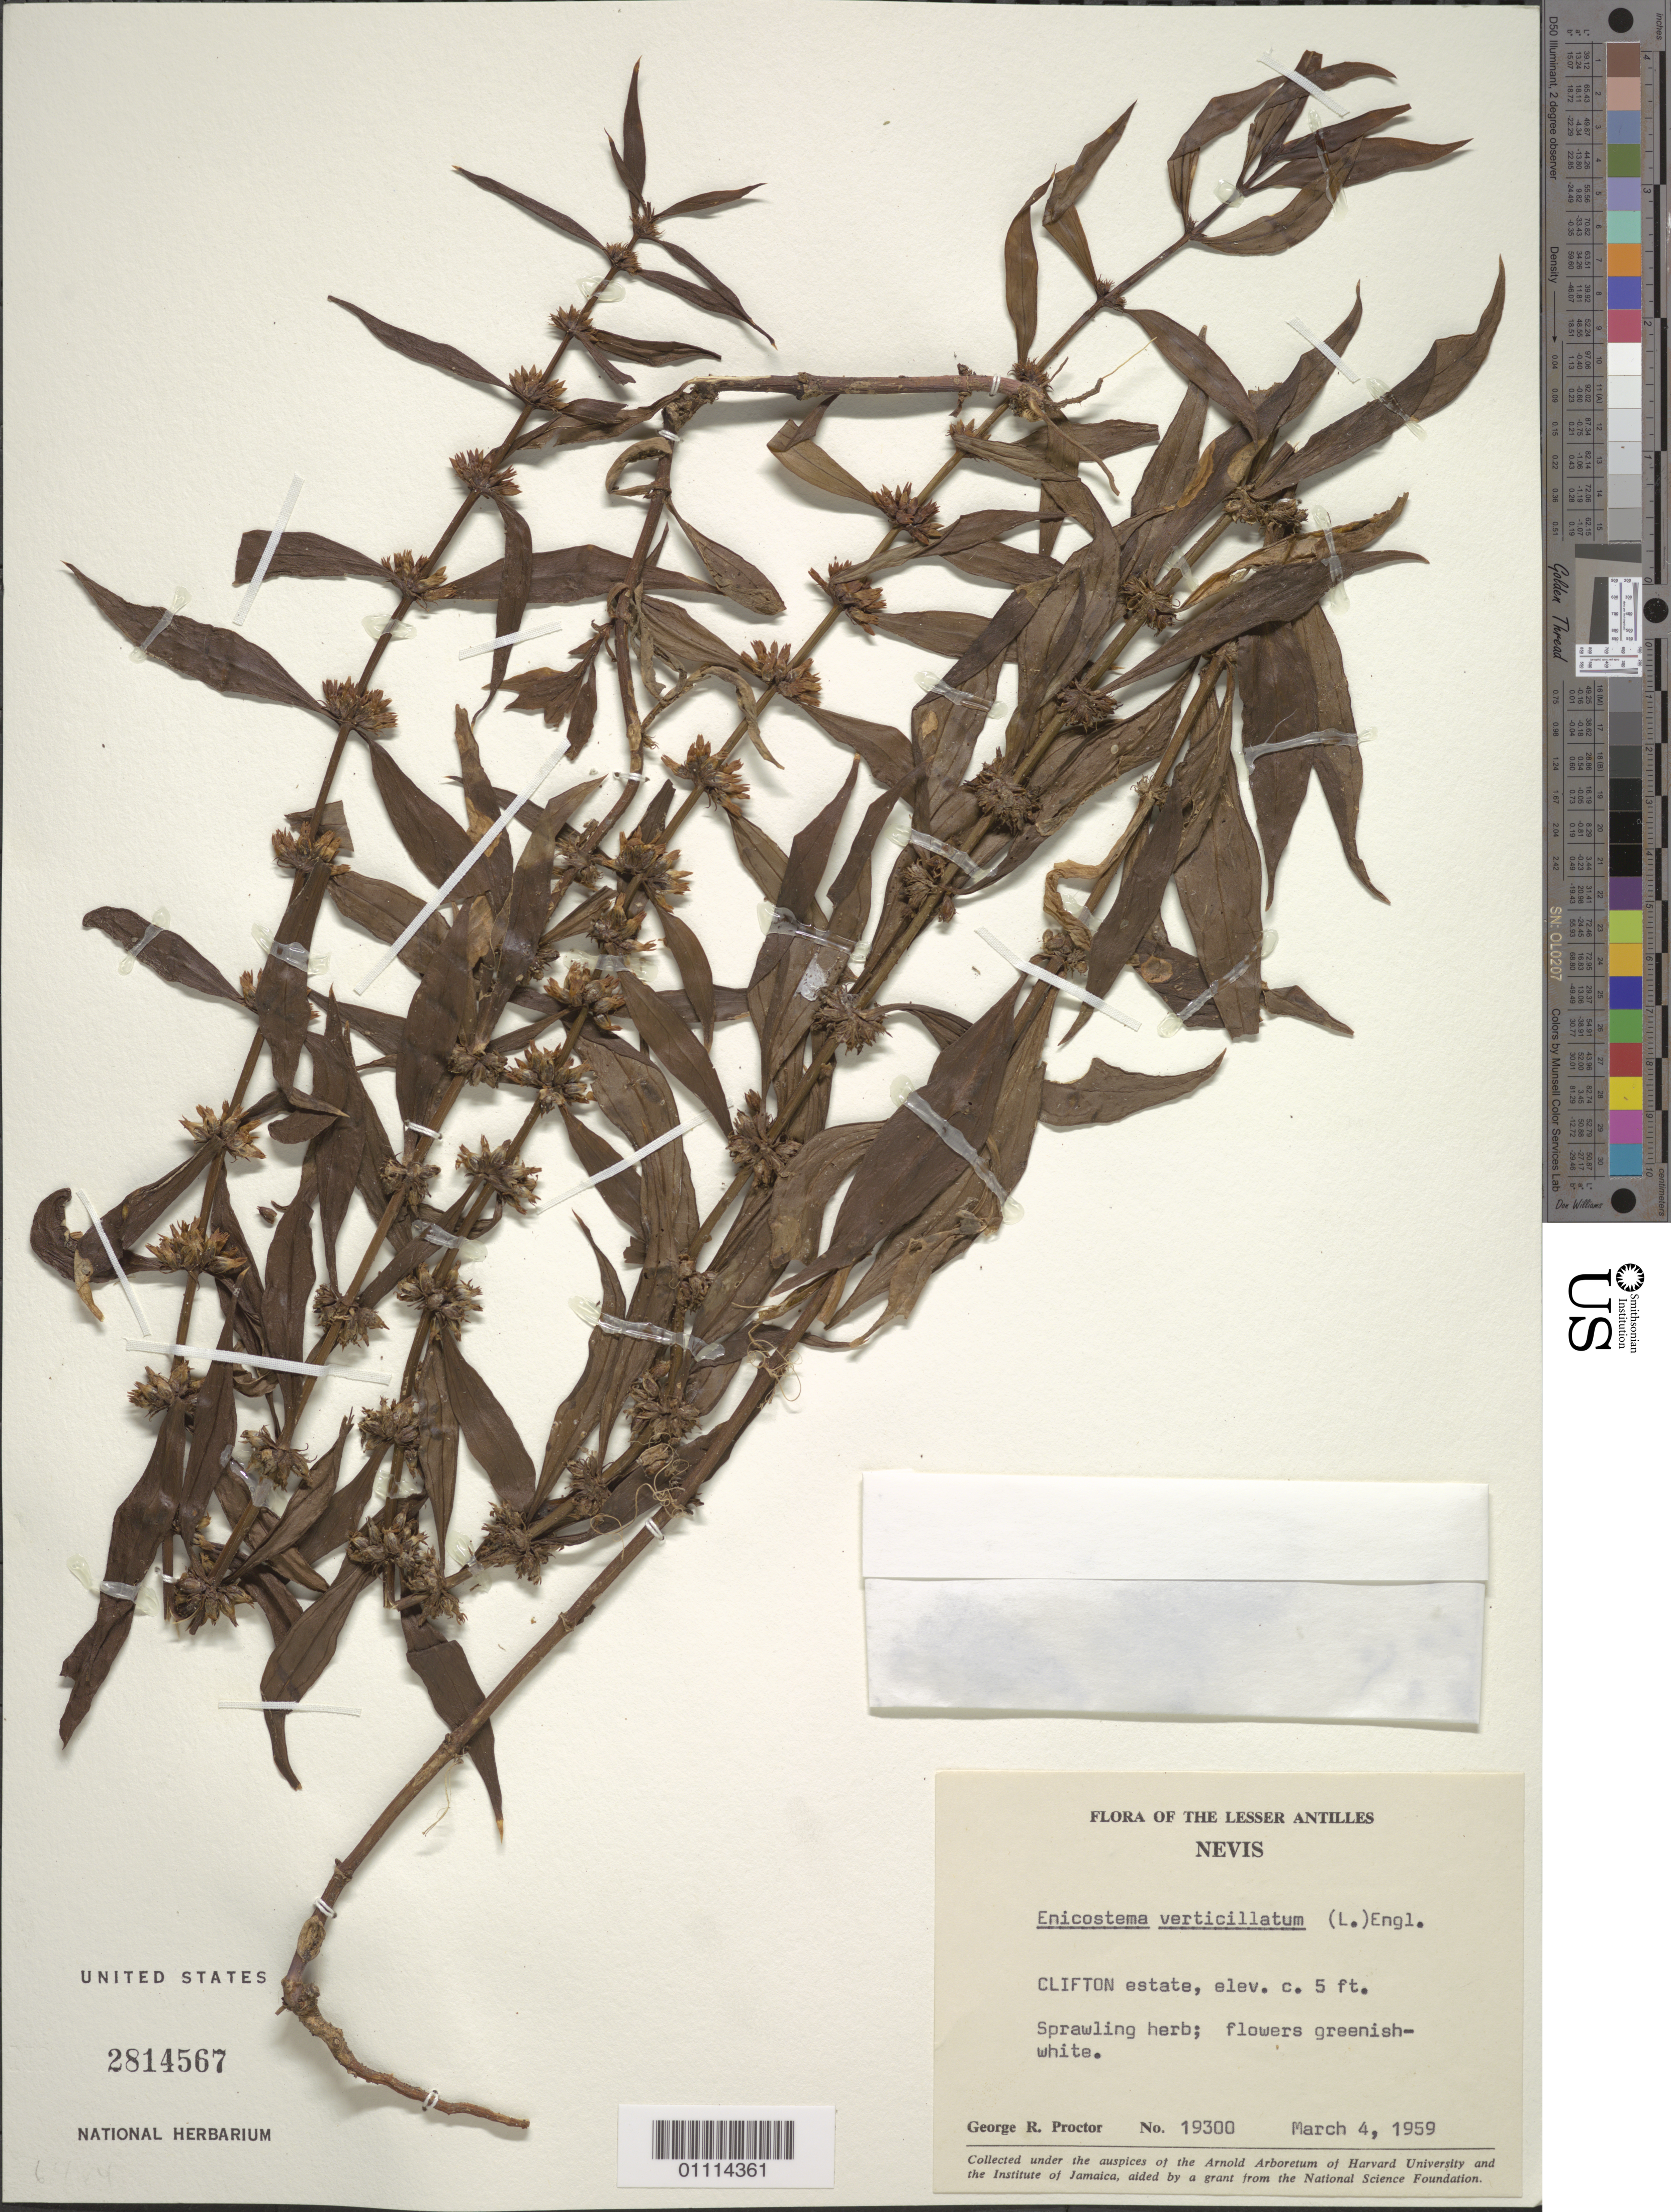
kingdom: Plantae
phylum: Tracheophyta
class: Magnoliopsida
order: Gentianales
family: Gentianaceae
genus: Enicostema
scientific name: Enicostema verticillatum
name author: (L.) Engl.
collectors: G. R. Proctor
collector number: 19300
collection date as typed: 04 Mar 1959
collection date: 1959-03-04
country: St. Christopher-Nevis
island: Nevis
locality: Clifton Estate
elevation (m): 2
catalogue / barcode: US 2814567